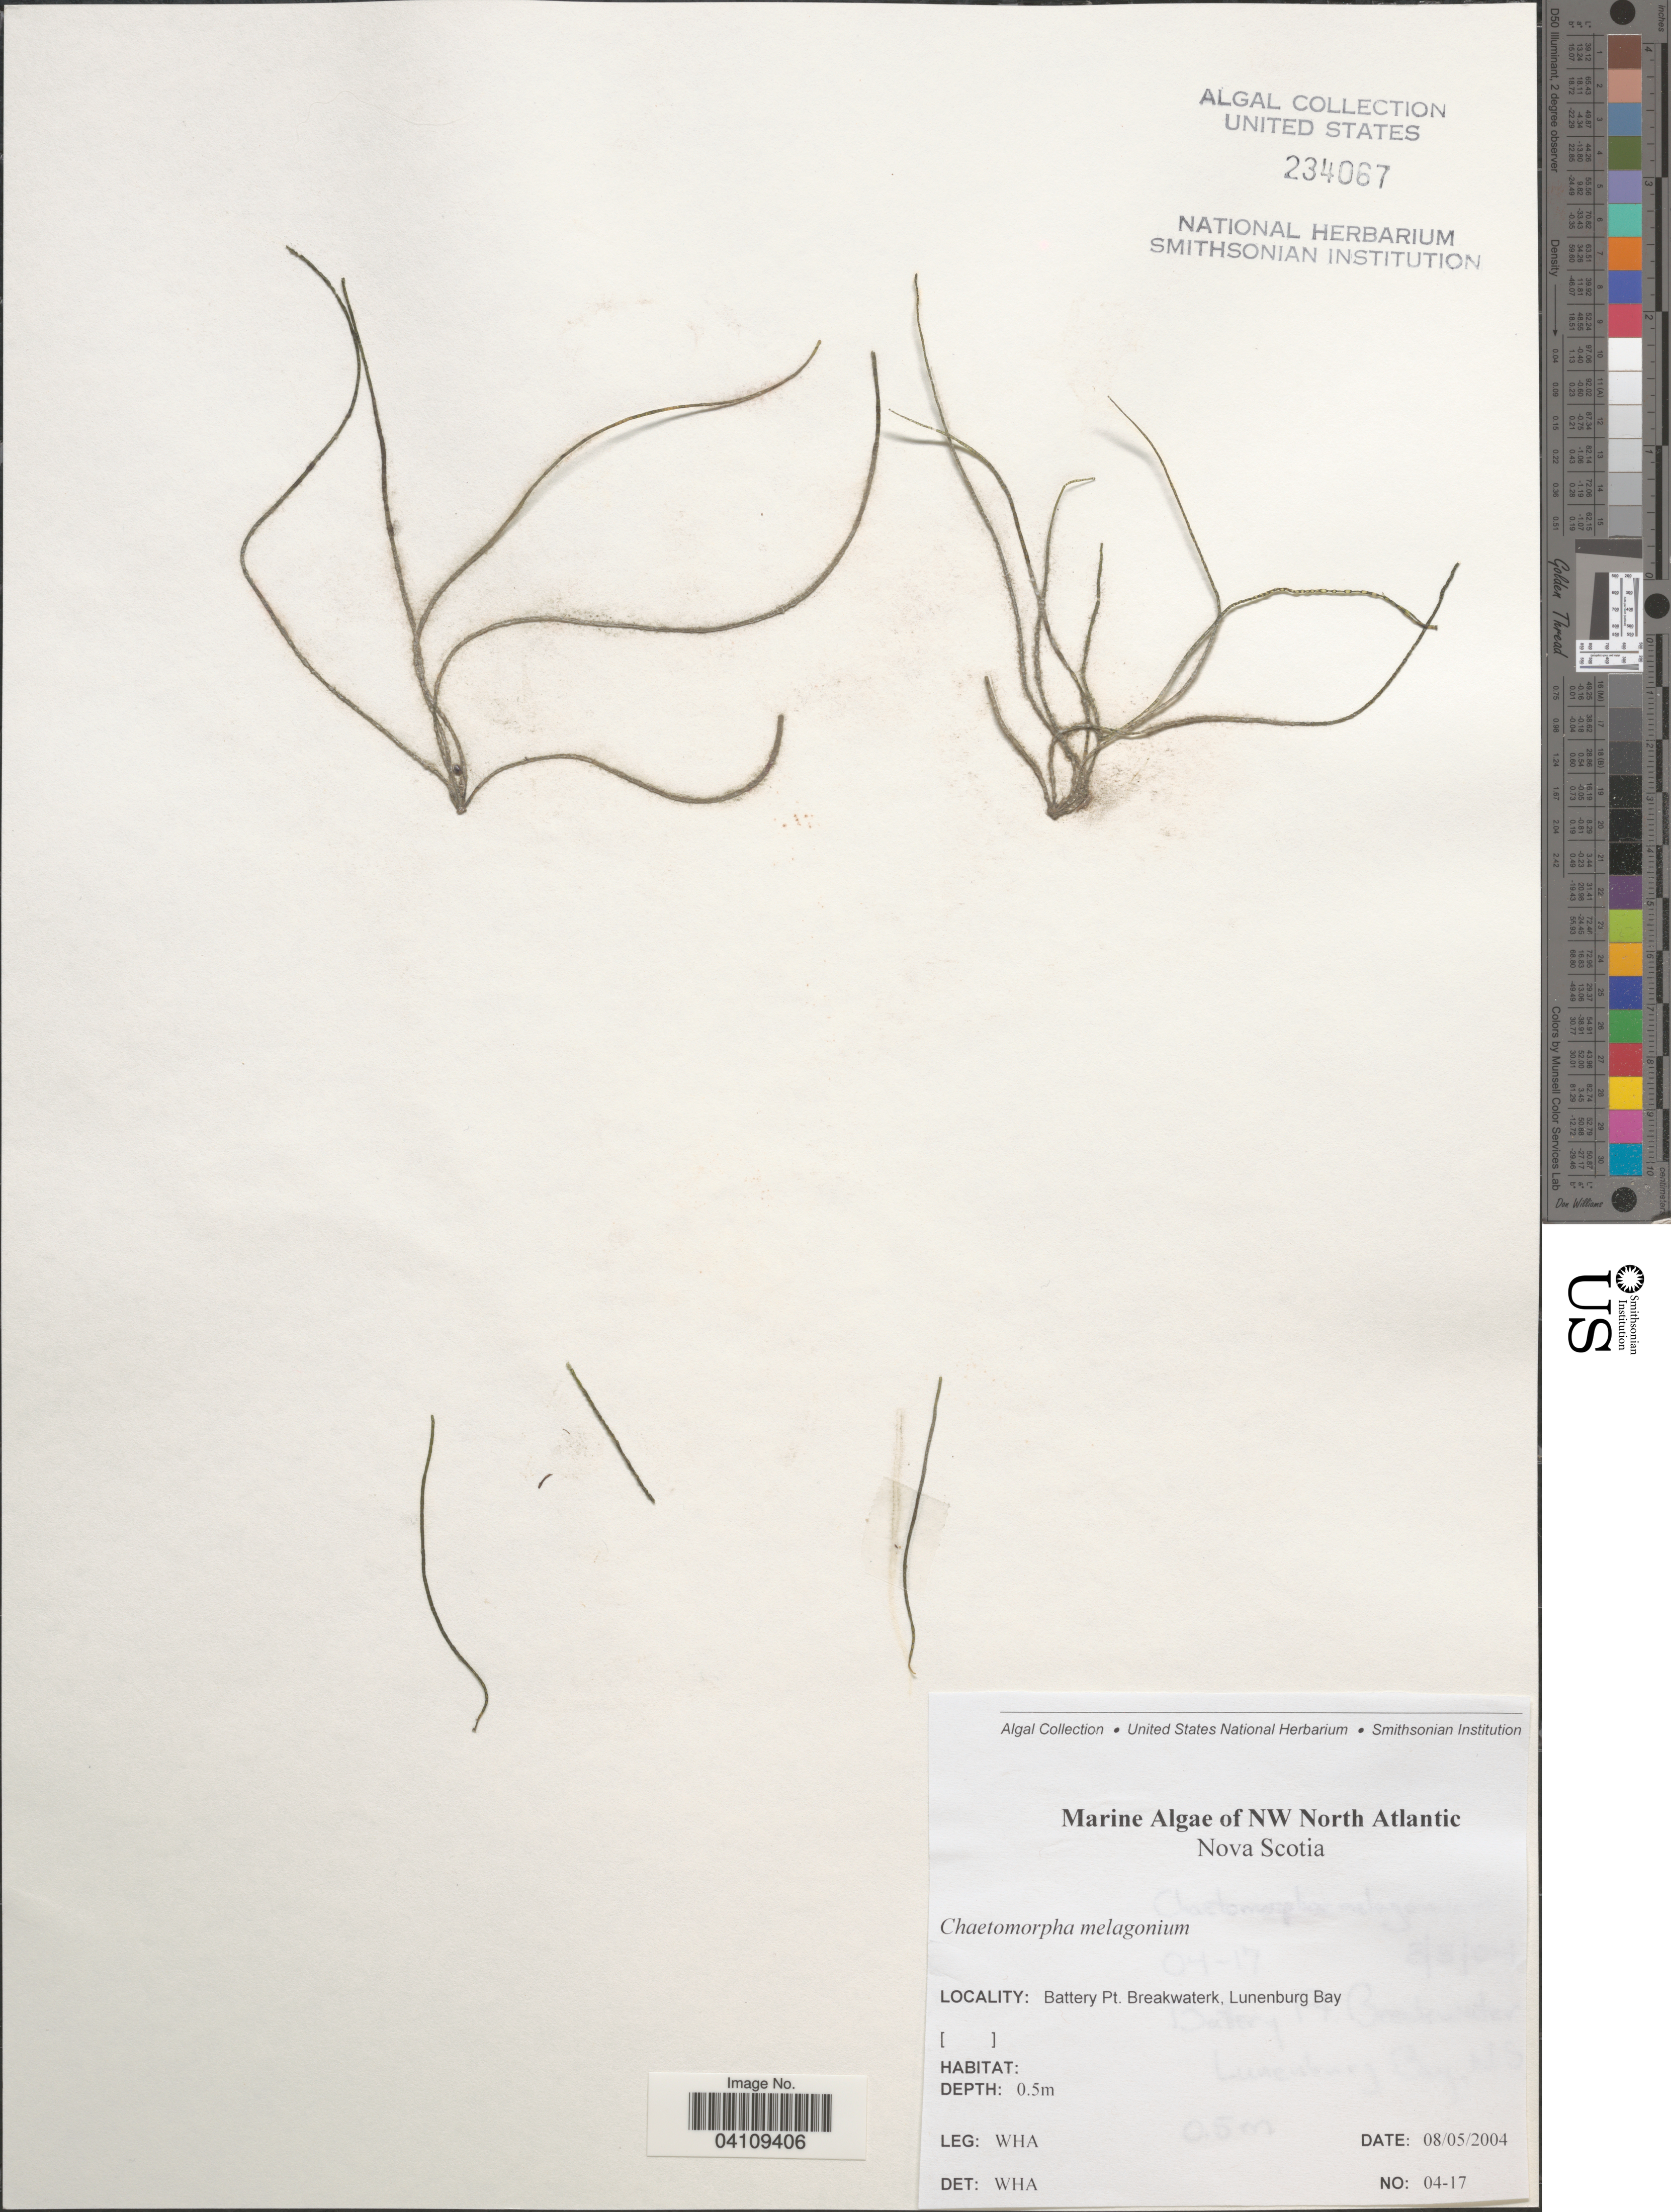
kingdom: Plantae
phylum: Chlorophyta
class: Ulvophyceae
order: Cladophorales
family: Cladophoraceae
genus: Chaetomorpha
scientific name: Chaetomorpha melagonium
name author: (F. Weber & D. Mohr) Kützing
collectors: W. H. Adey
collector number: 04-17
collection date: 2004-05-08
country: Canada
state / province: Nova Scotia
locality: NW North Atlantic. Battery Pt., Breakwaterk, Lunenburg Bay.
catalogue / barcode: US 234067